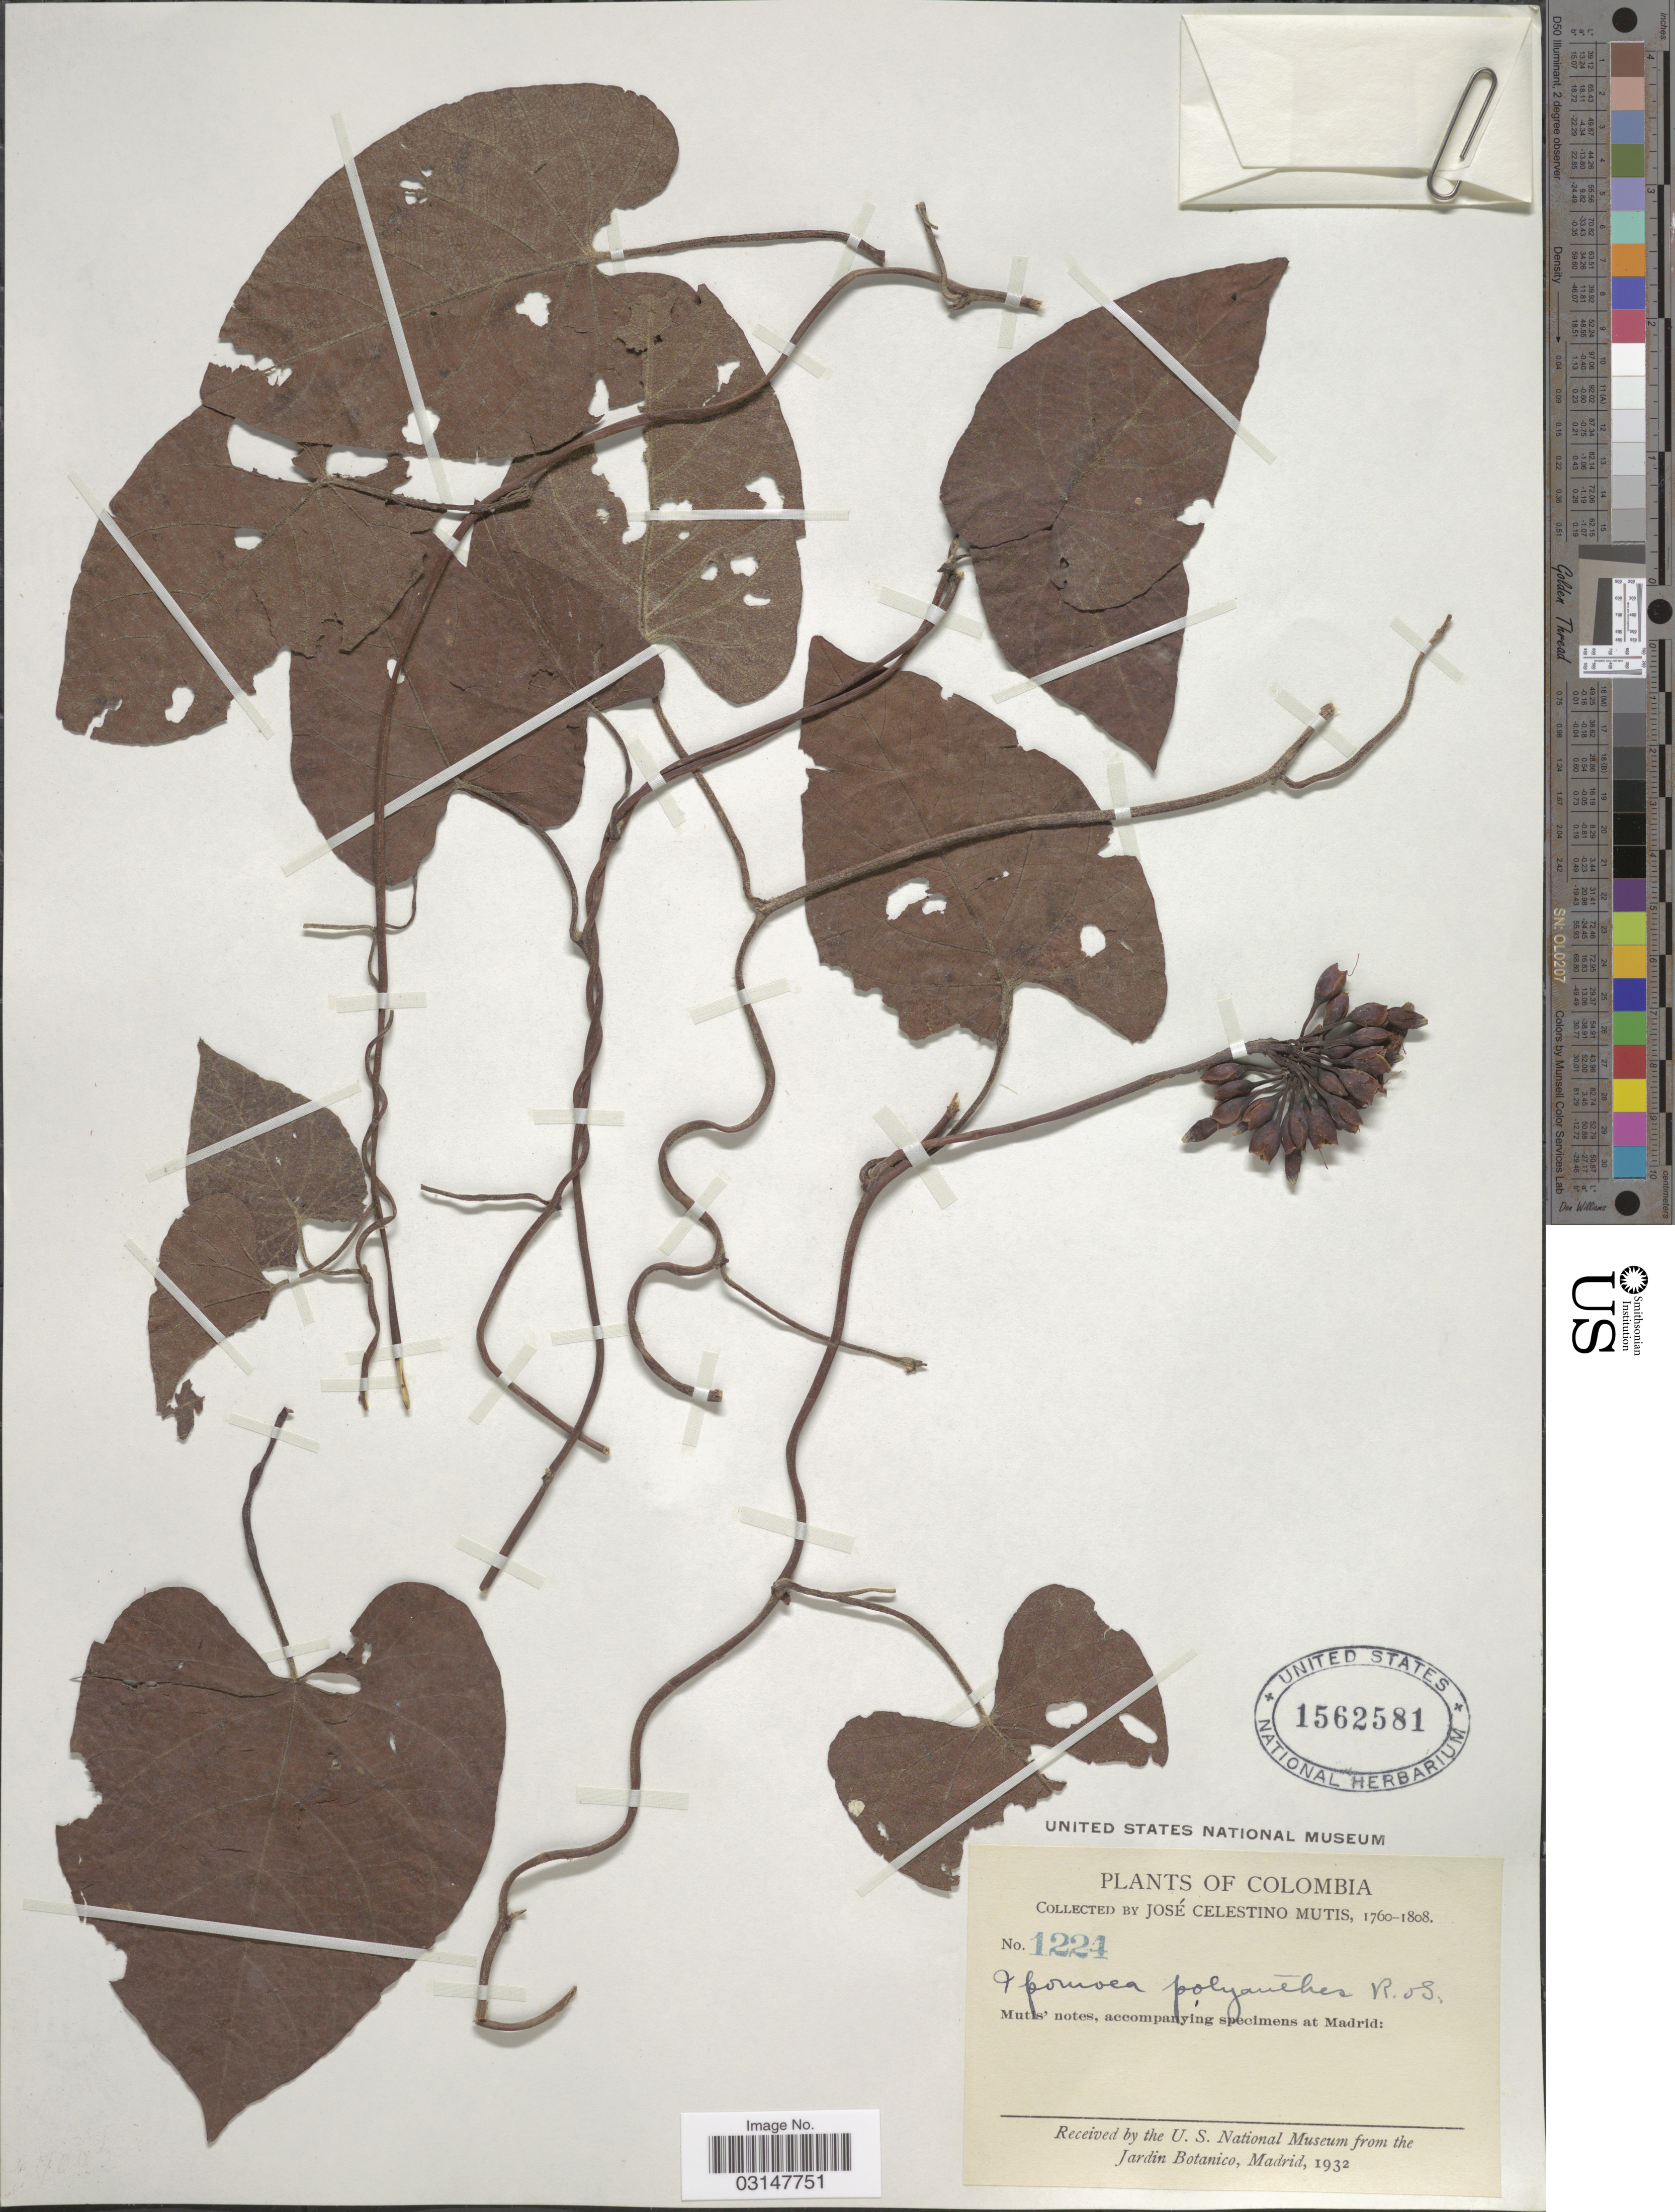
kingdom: Plantae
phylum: Tracheophyta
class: Magnoliopsida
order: Solanales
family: Convolvulaceae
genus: Camonea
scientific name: Camonea umbellata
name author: (L.) A. R. Simões & Staples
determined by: Strong, Mark T., (BOT), Smithsonian Institution - National Museum of Natural History (UNITED STATES)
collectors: J. C. B. Mutis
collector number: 1224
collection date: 1760/1808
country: Colombia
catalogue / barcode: US 1562581